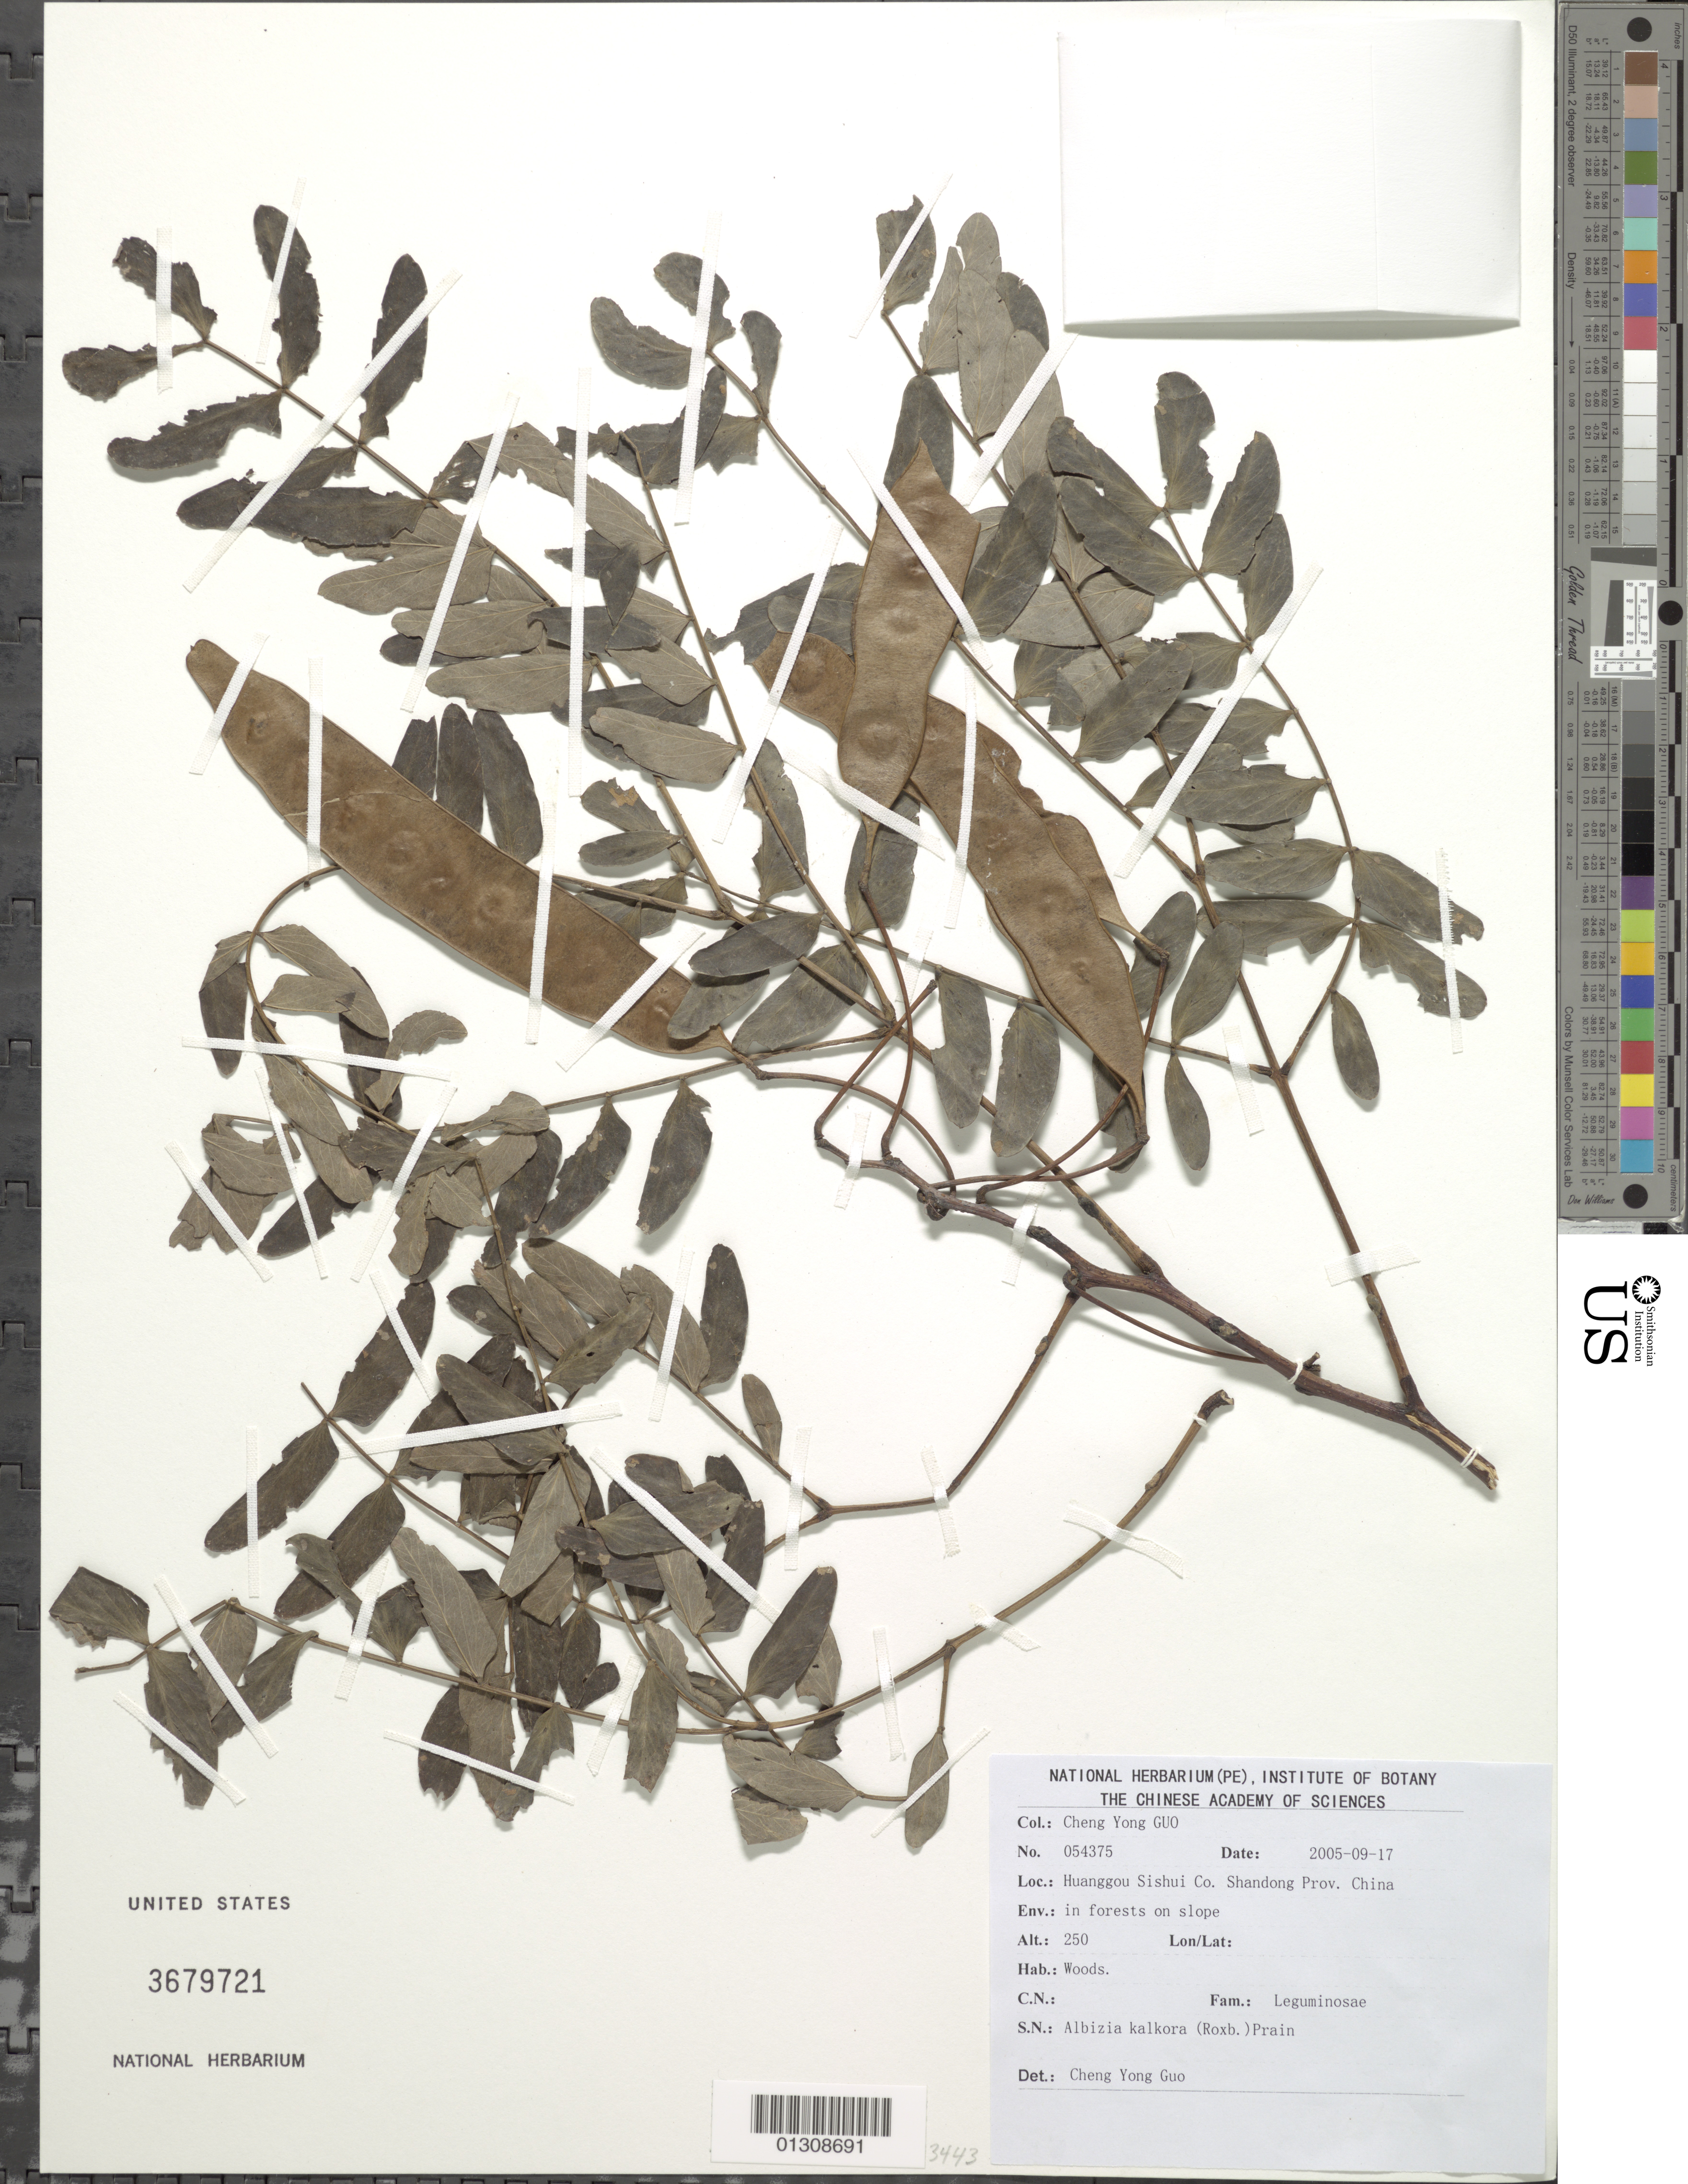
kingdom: Plantae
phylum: Tracheophyta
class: Magnoliopsida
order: Fabales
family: Fabaceae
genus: Albizia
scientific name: Albizia kalkora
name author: (Roxb.) Prain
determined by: Guo, Cheng Yong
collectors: C. Y. Guo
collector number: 054375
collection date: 2005-09-17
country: China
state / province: Shandong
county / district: Sishui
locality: Huanggou Sishui Co. Shandong Prov. Prov. China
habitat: Woods.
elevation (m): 250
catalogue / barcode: US 3679721